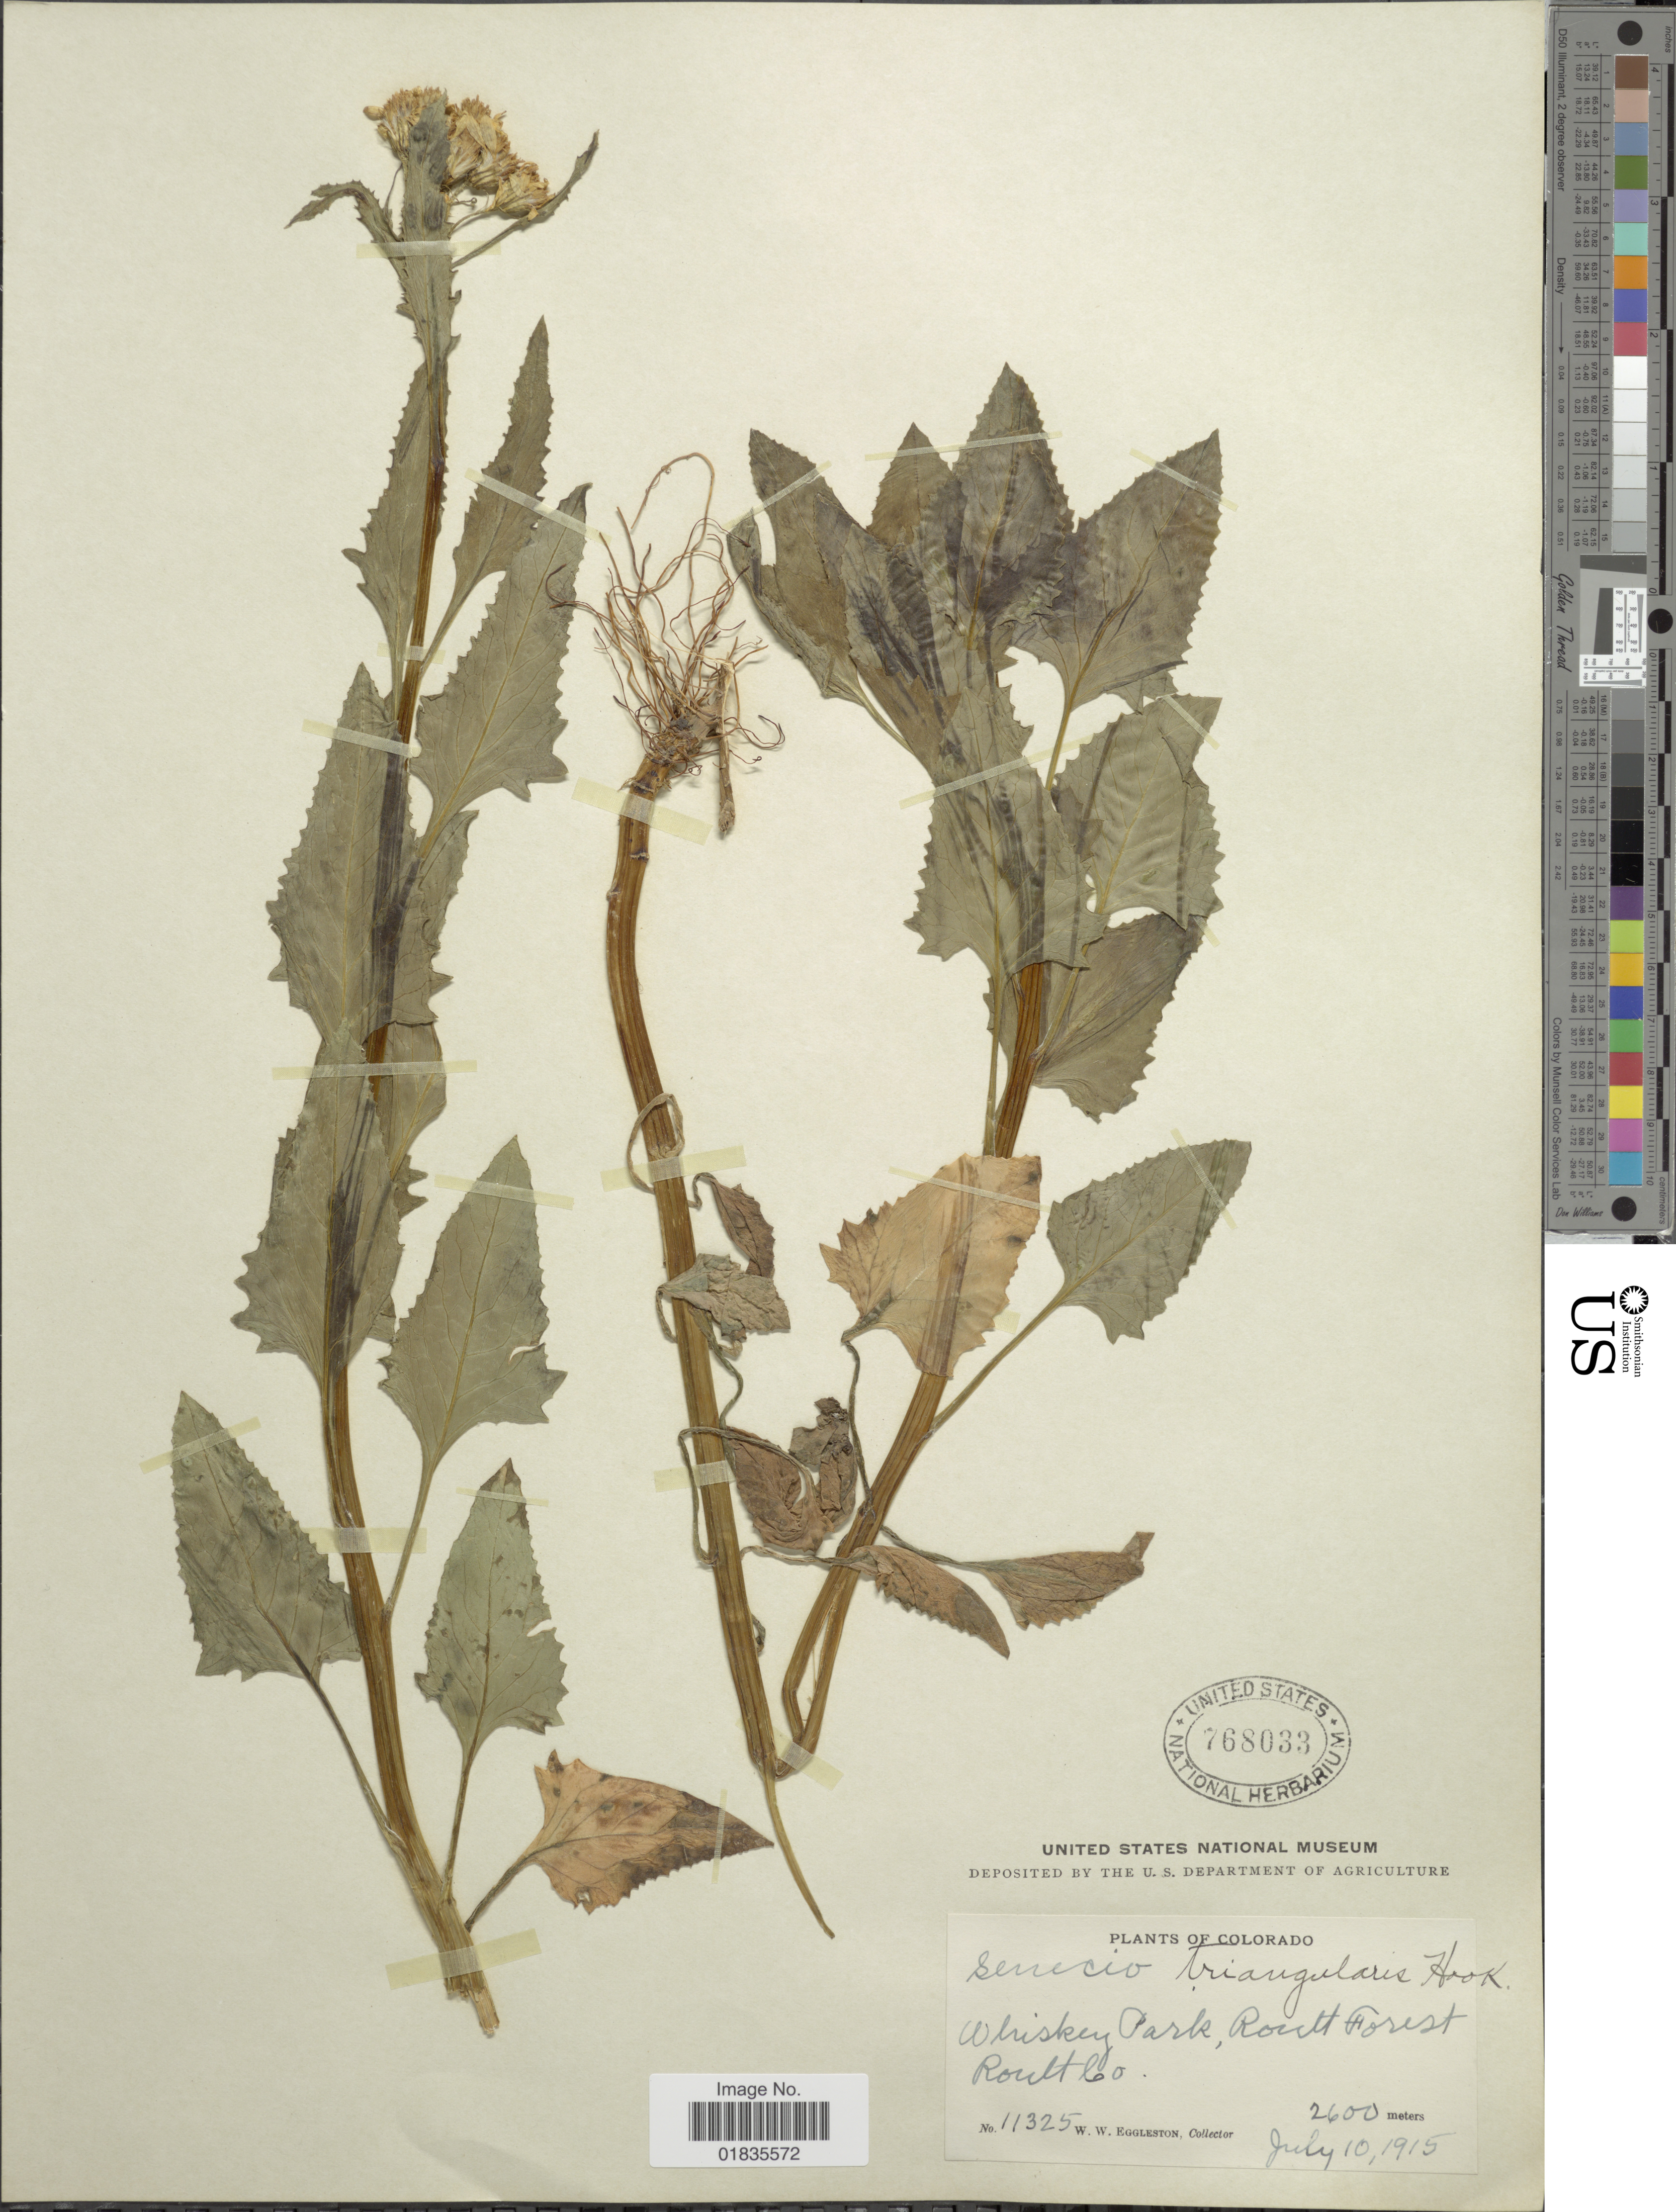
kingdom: Plantae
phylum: Tracheophyta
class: Magnoliopsida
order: Asterales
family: Asteraceae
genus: Senecio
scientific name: Senecio triangularis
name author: Hook.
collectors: W. W. Eggleston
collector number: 11325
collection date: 1915-07-10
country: United States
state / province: Colorado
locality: Whiskey Park, Routt Forest, Routt Co.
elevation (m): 2600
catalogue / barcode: US 768033